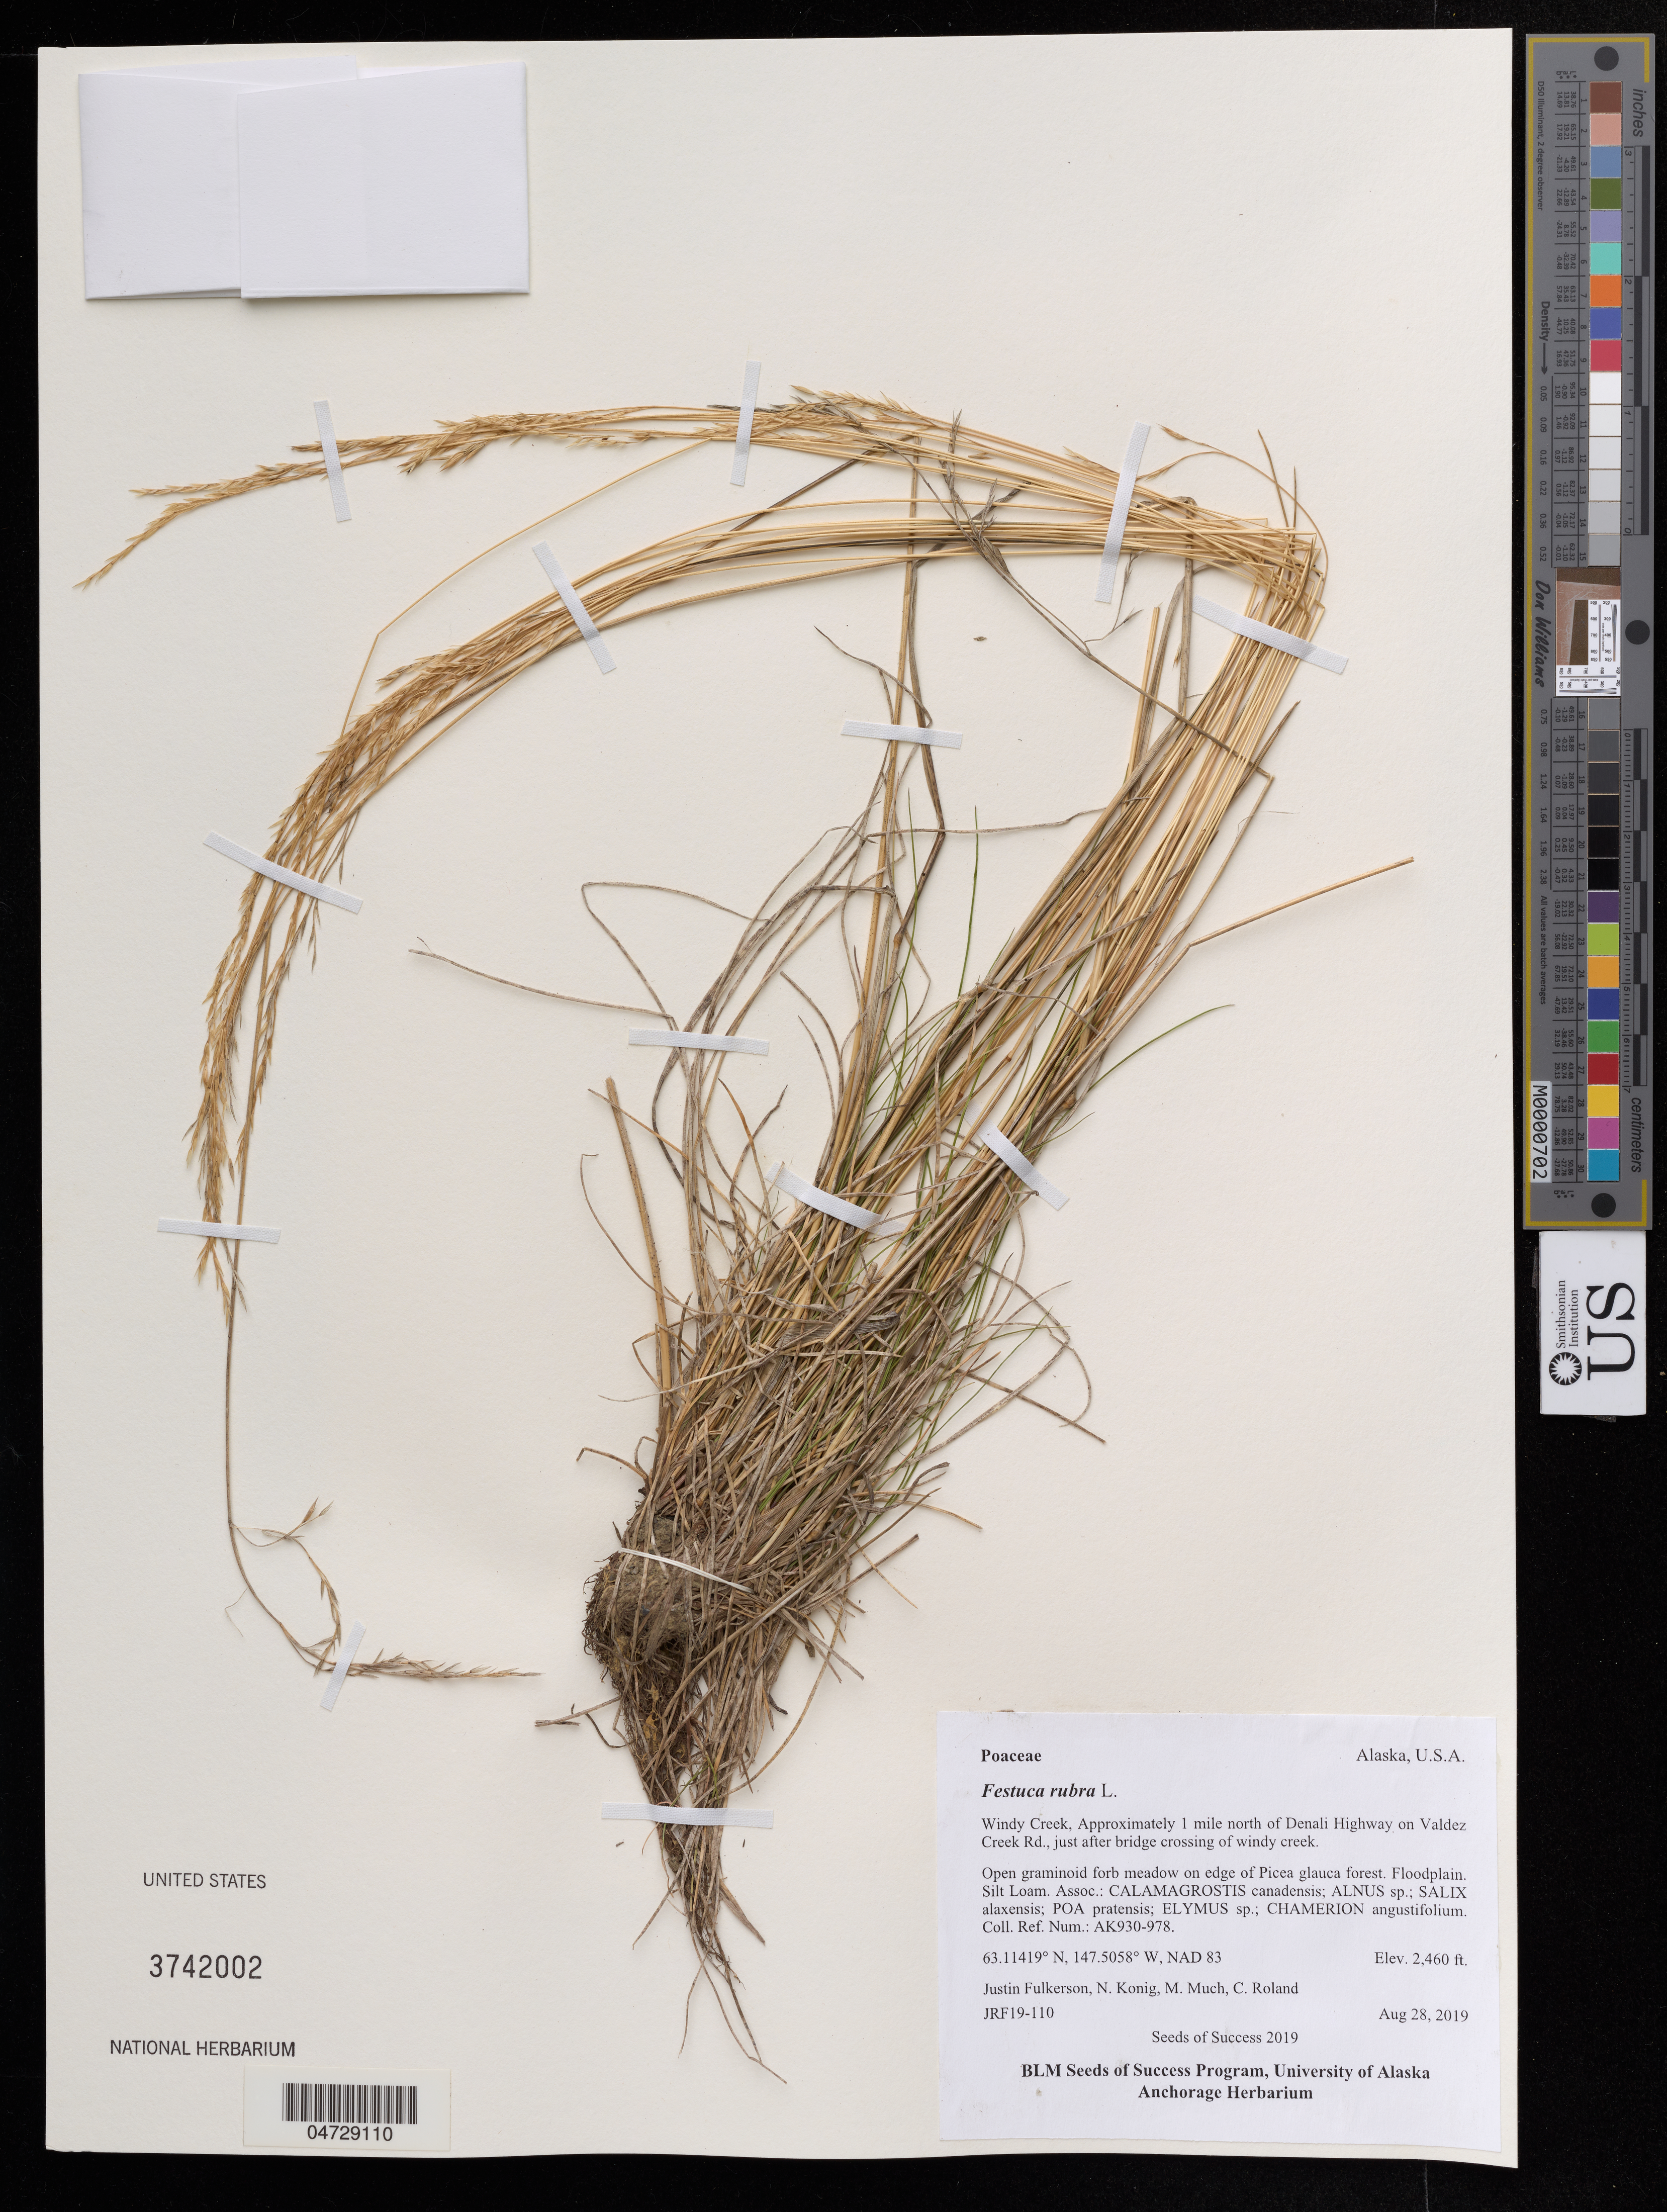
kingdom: Plantae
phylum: Tracheophyta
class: Liliopsida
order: Poales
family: Poaceae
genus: Festuca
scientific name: Festuca rubra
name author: L.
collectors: J. Fulkerson, N. Konig & C. Roland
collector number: JRF19-110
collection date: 2019-08-28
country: United States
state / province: Alaska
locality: Windy Creek, Approximately 1 mile north of Denali Highway on Valdez Creek Rd., just after bridge crossing of windy creek.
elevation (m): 750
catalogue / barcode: US 3742002